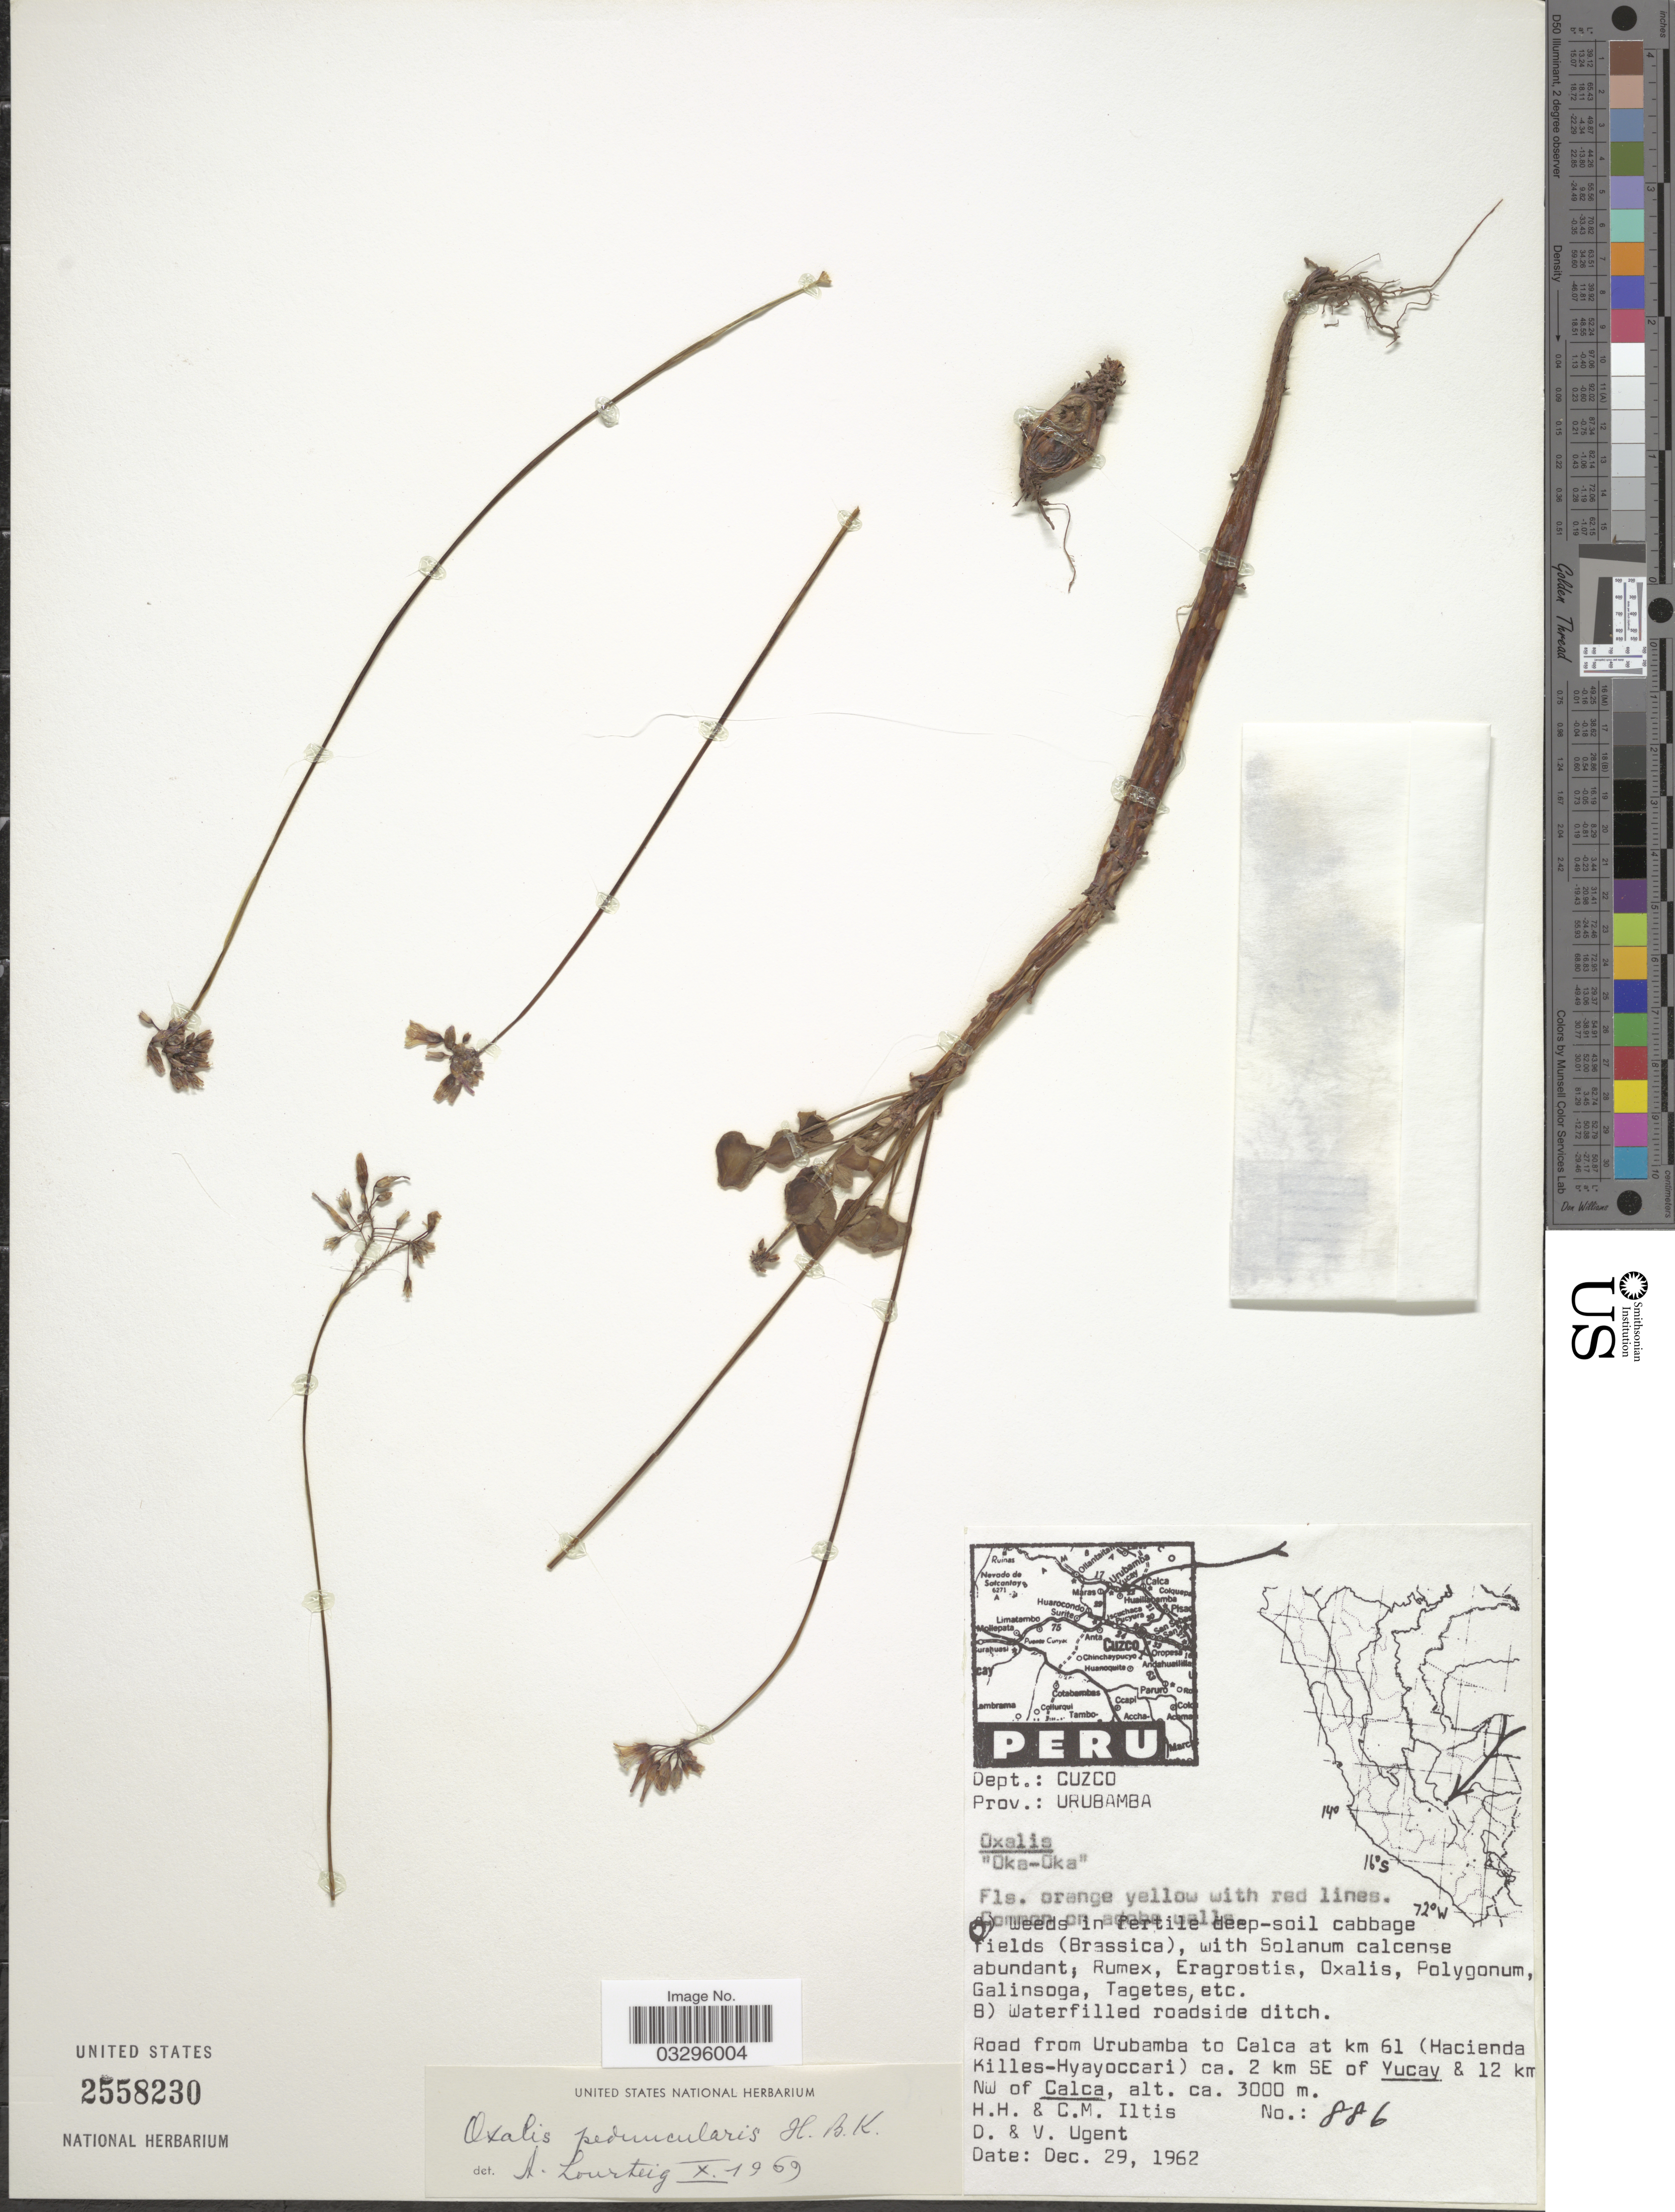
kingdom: Plantae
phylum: Tracheophyta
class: Magnoliopsida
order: Oxalidales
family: Oxalidaceae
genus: Oxalis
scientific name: Oxalis peduncularis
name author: Kunth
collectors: H. H. Iltis, C. M Iltis, D. Ugent & V. Ugent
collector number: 886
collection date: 1962-12-29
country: Peru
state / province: Cusco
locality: Dept.: Cuzco. Prov.: Urubamba. Road from Urubamba to Calca at km 61 (Hacienda Killes-Hyayoccari) ca. 2 km SE of Yucay & 12 km NW of Calca.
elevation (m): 3000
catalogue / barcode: US 2558230